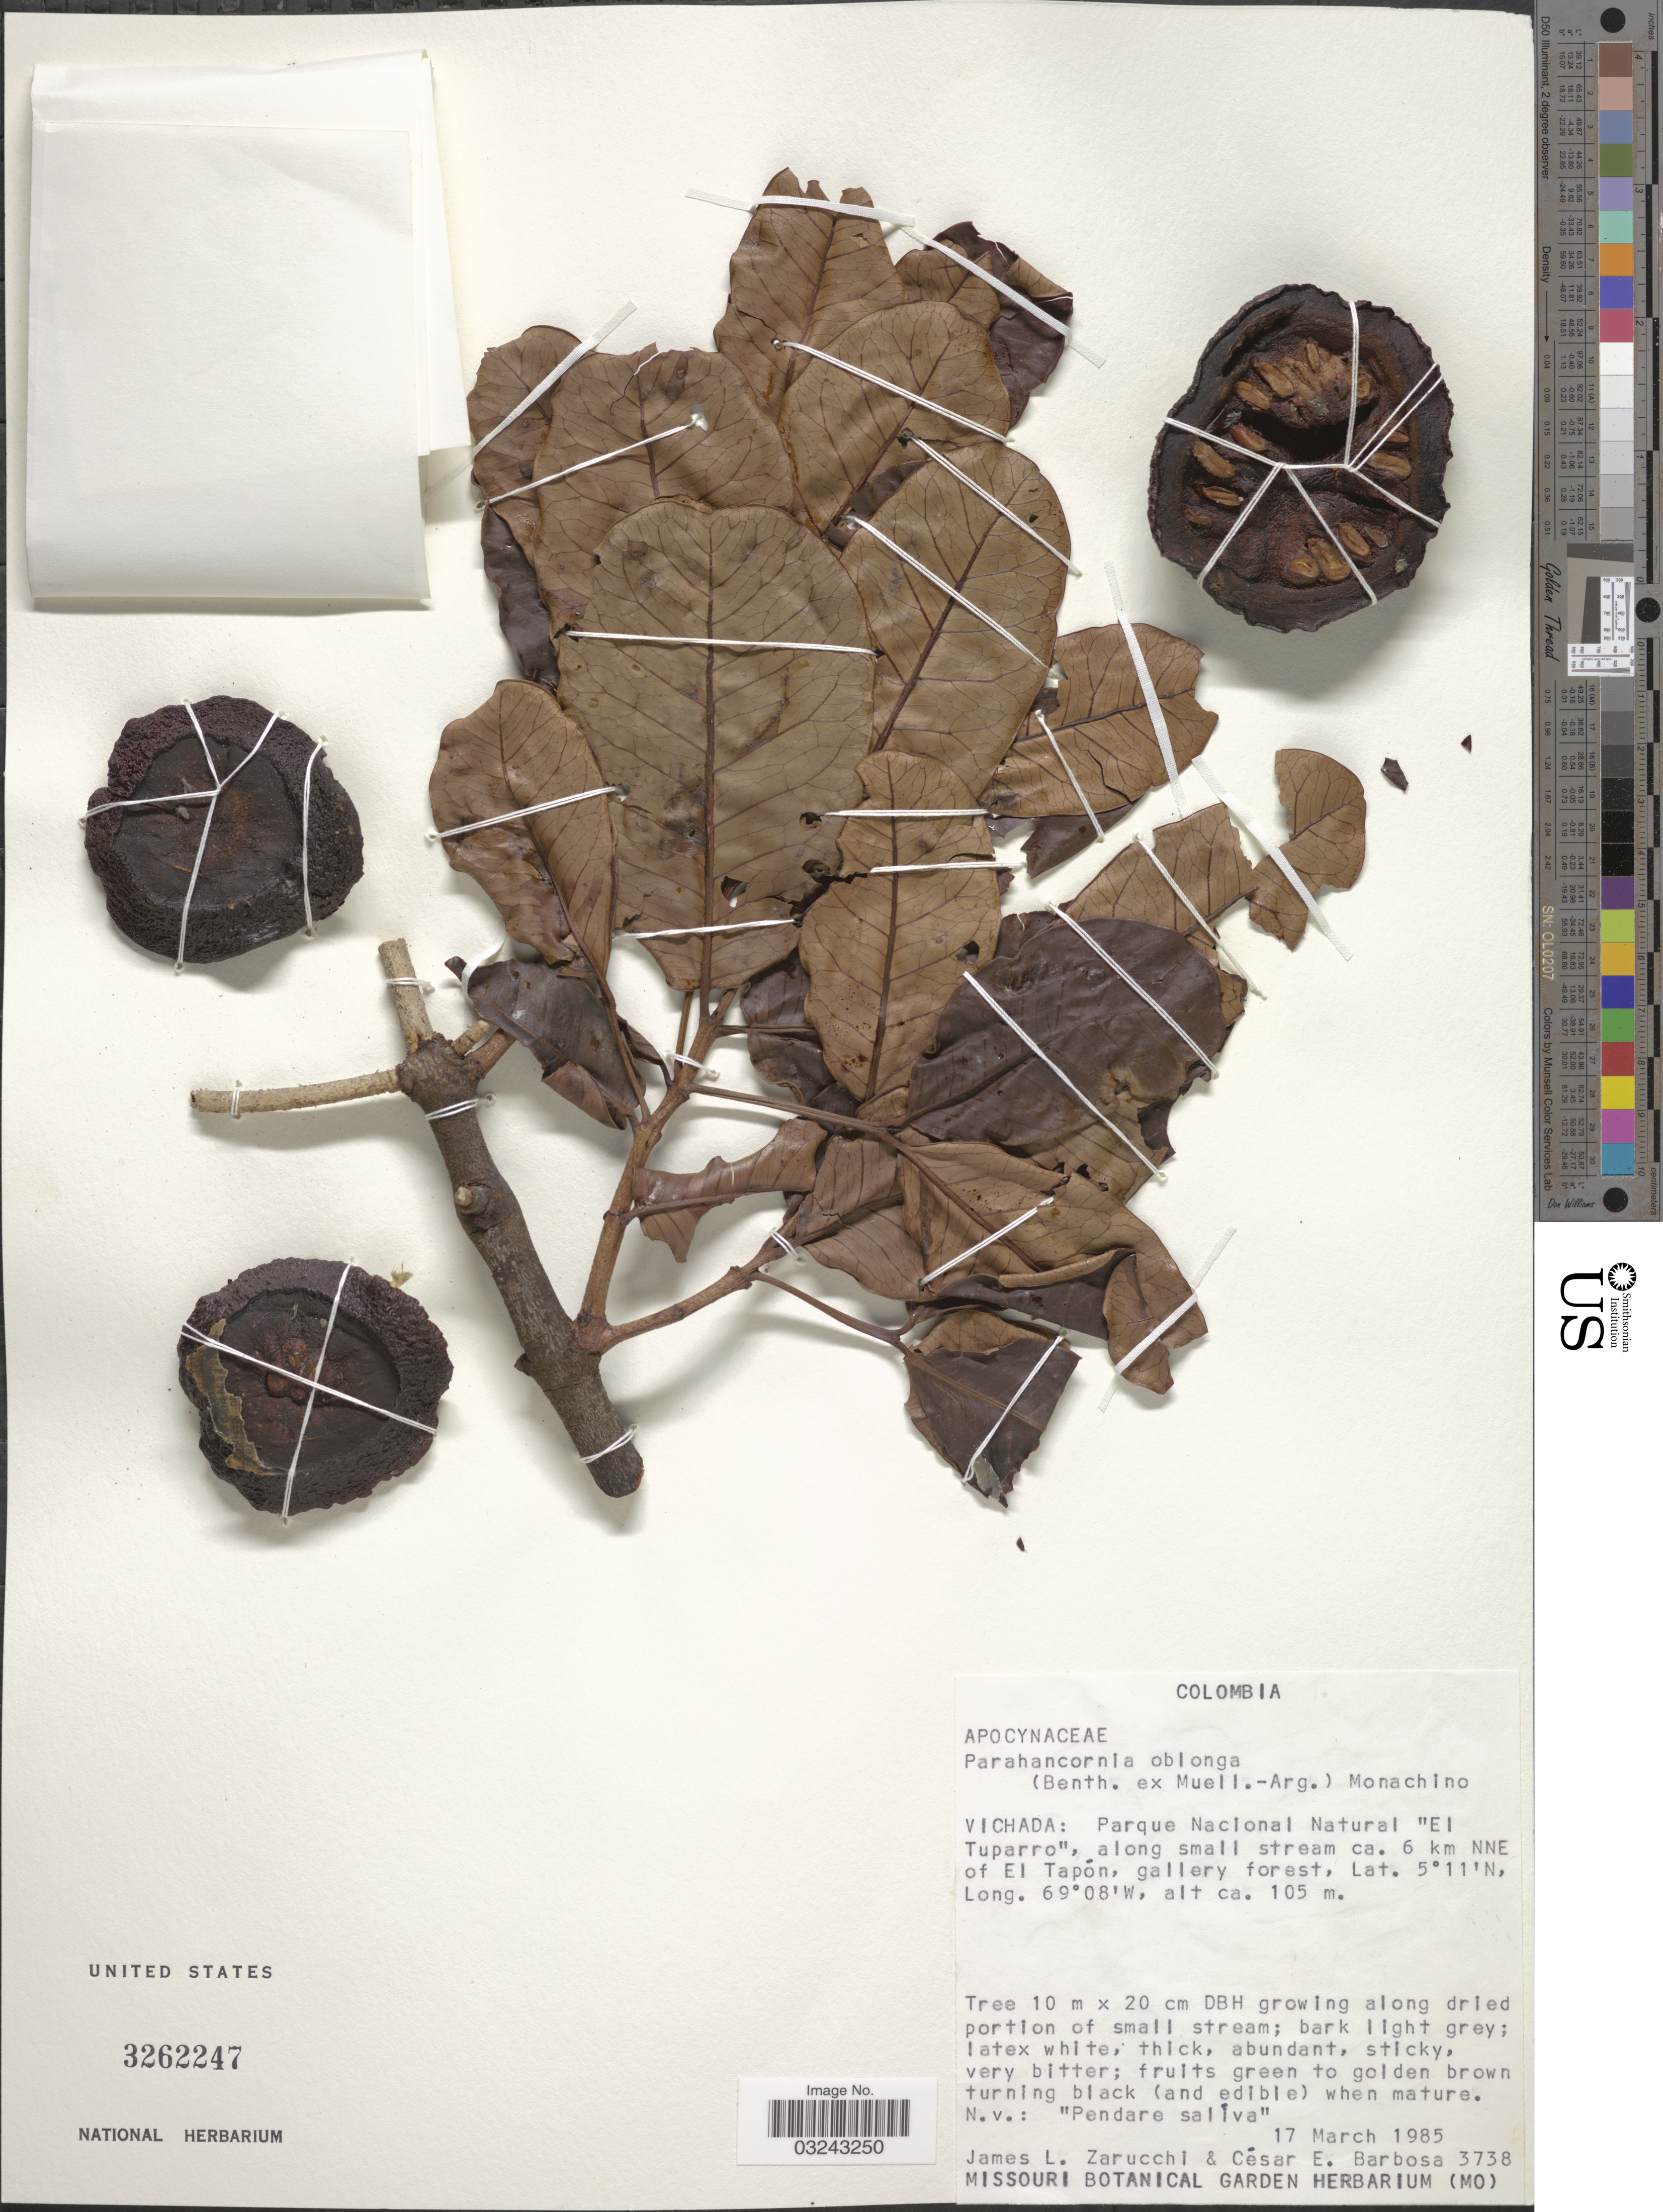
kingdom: Plantae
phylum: Tracheophyta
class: Magnoliopsida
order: Gentianales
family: Apocynaceae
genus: Parahancornia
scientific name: Parahancornia oblonga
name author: (Benth. ex Müll. Arg.) Monach.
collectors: J. L. Zarucchi & C. E. Barbosa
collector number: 3738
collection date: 1985-03-17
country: Colombia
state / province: Vichada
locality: Parque Nacional Natural "El Tuparro", along small stream ca. 6 km NNE of El Tapón.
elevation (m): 105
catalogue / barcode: US 3262247